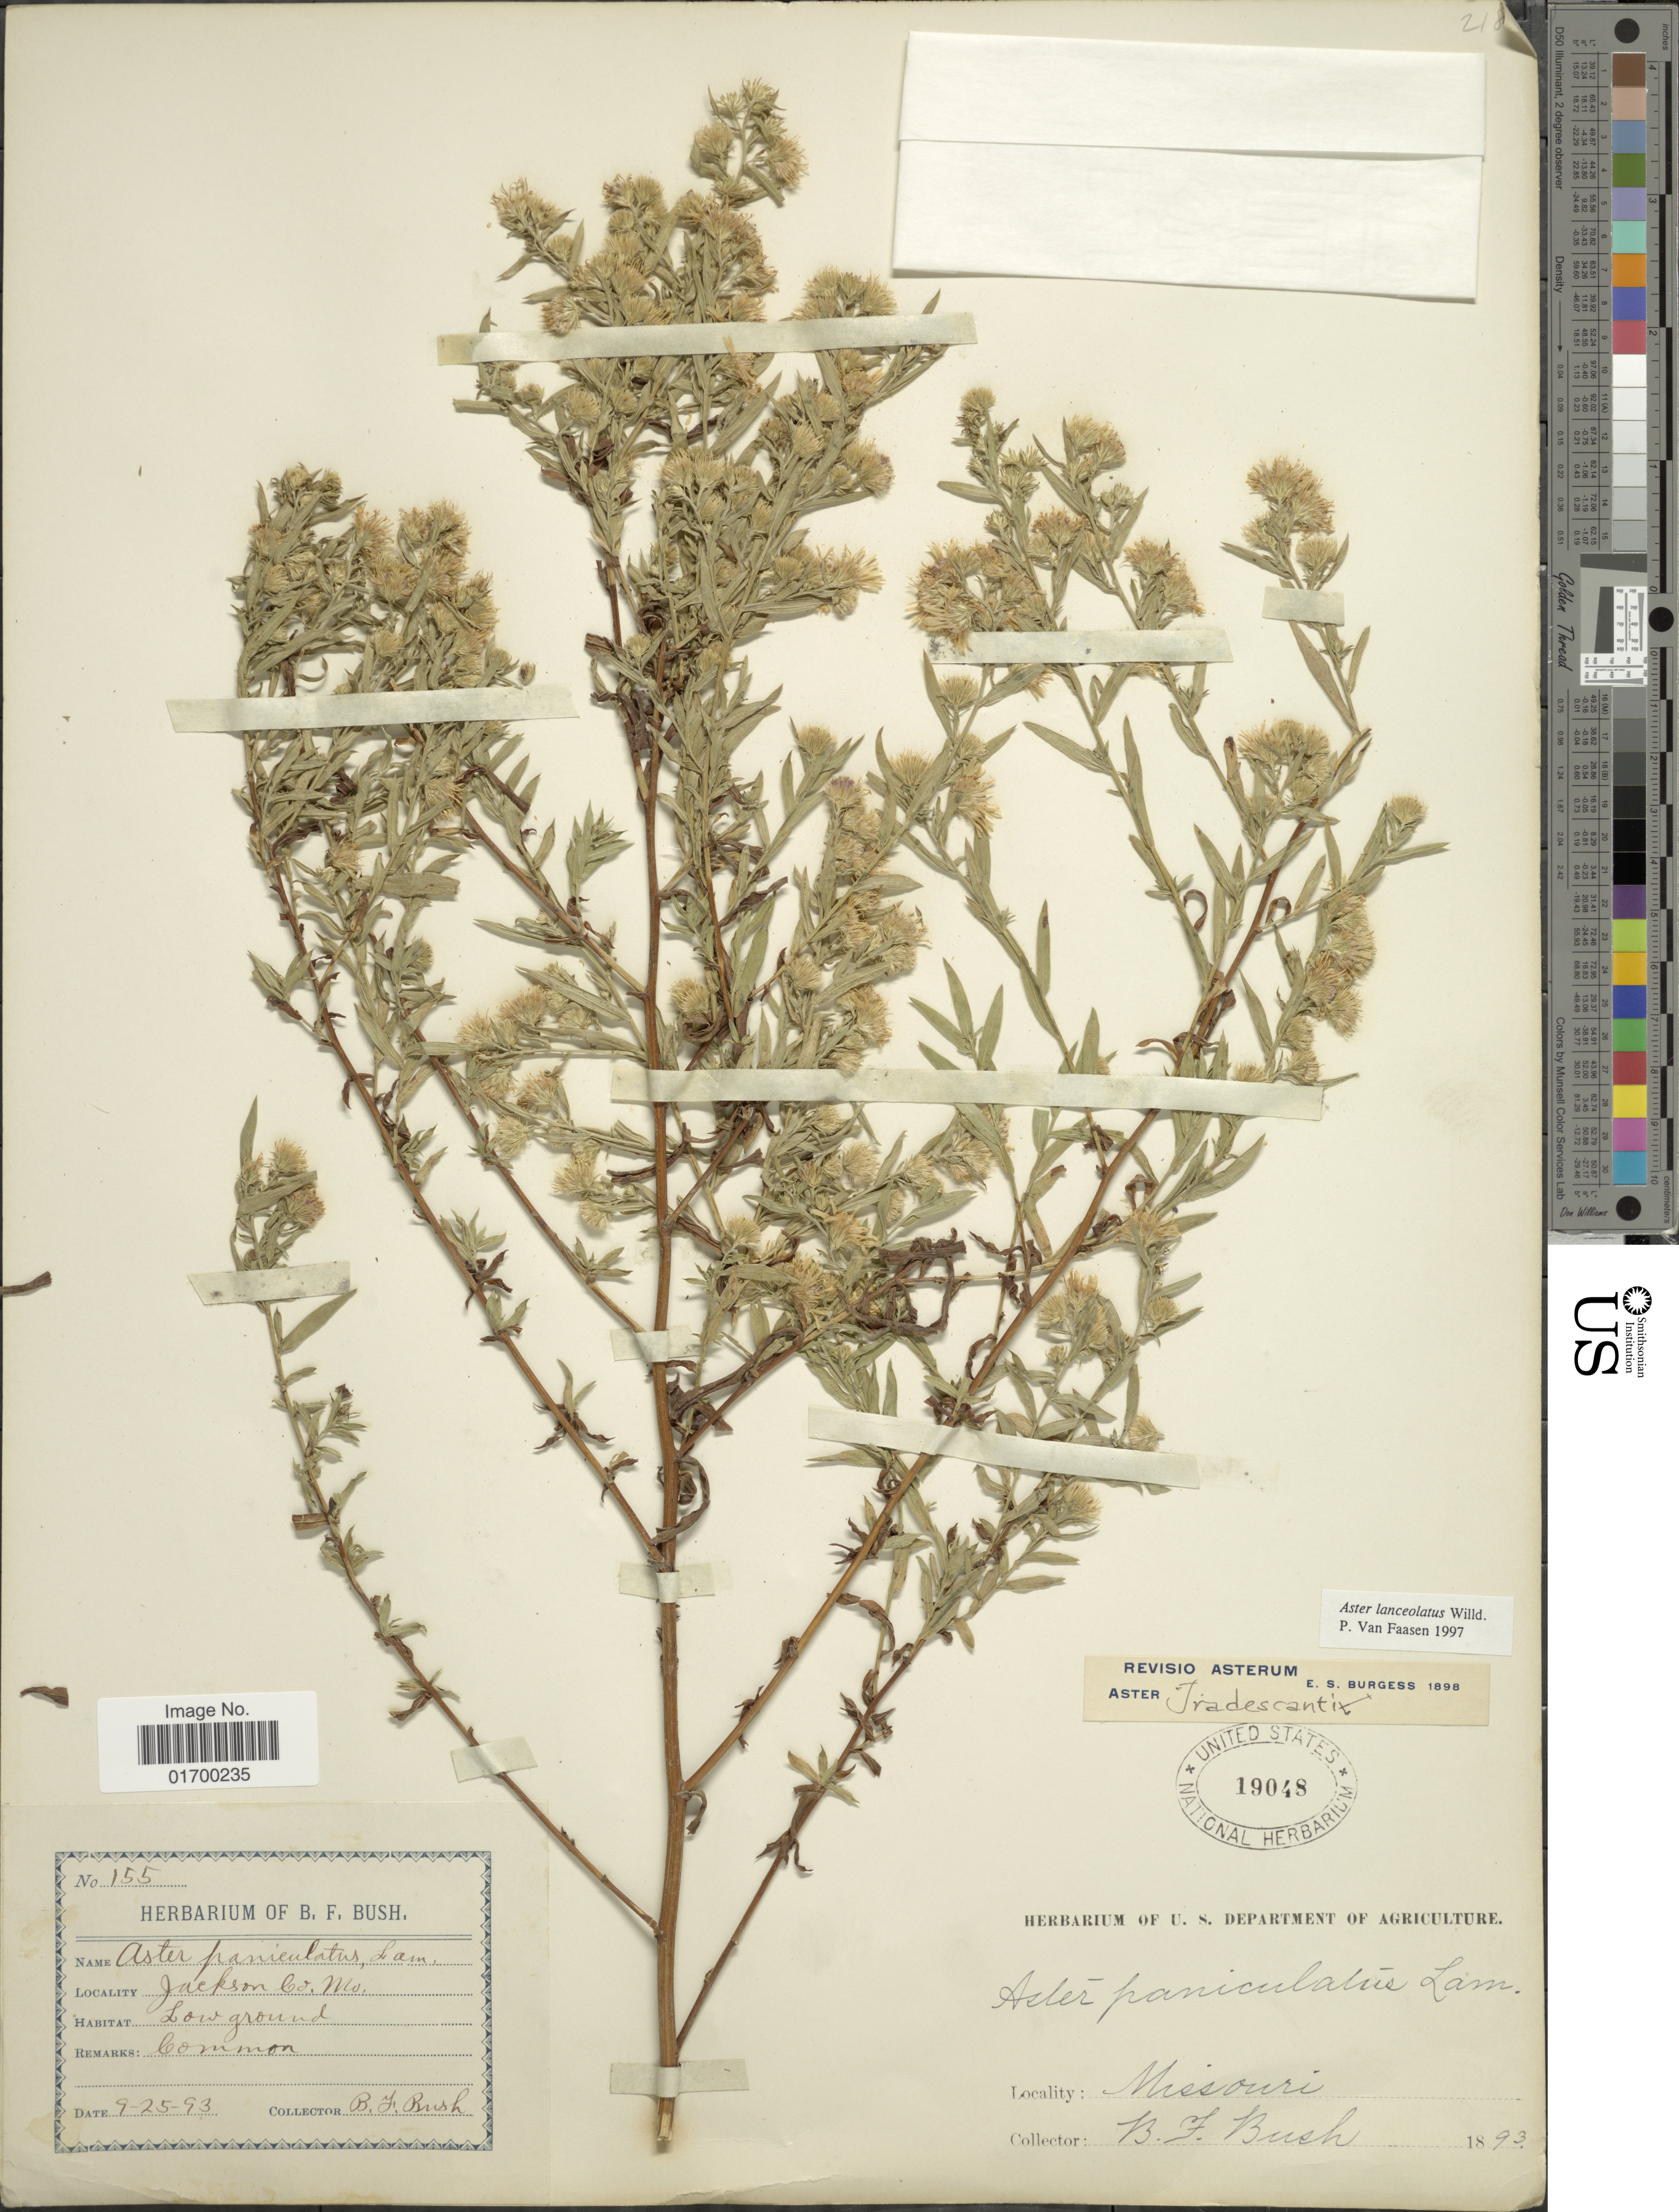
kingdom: Plantae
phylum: Tracheophyta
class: Magnoliopsida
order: Asterales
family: Asteraceae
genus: Symphyotrichum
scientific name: Symphyotrichum lanceolatum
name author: (Willd.) G.L. Nesom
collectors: B. F. Bush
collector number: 155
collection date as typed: Transcribed d/m/y: 25/9/93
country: United States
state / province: Missouri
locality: Jackson Co.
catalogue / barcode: US 19048